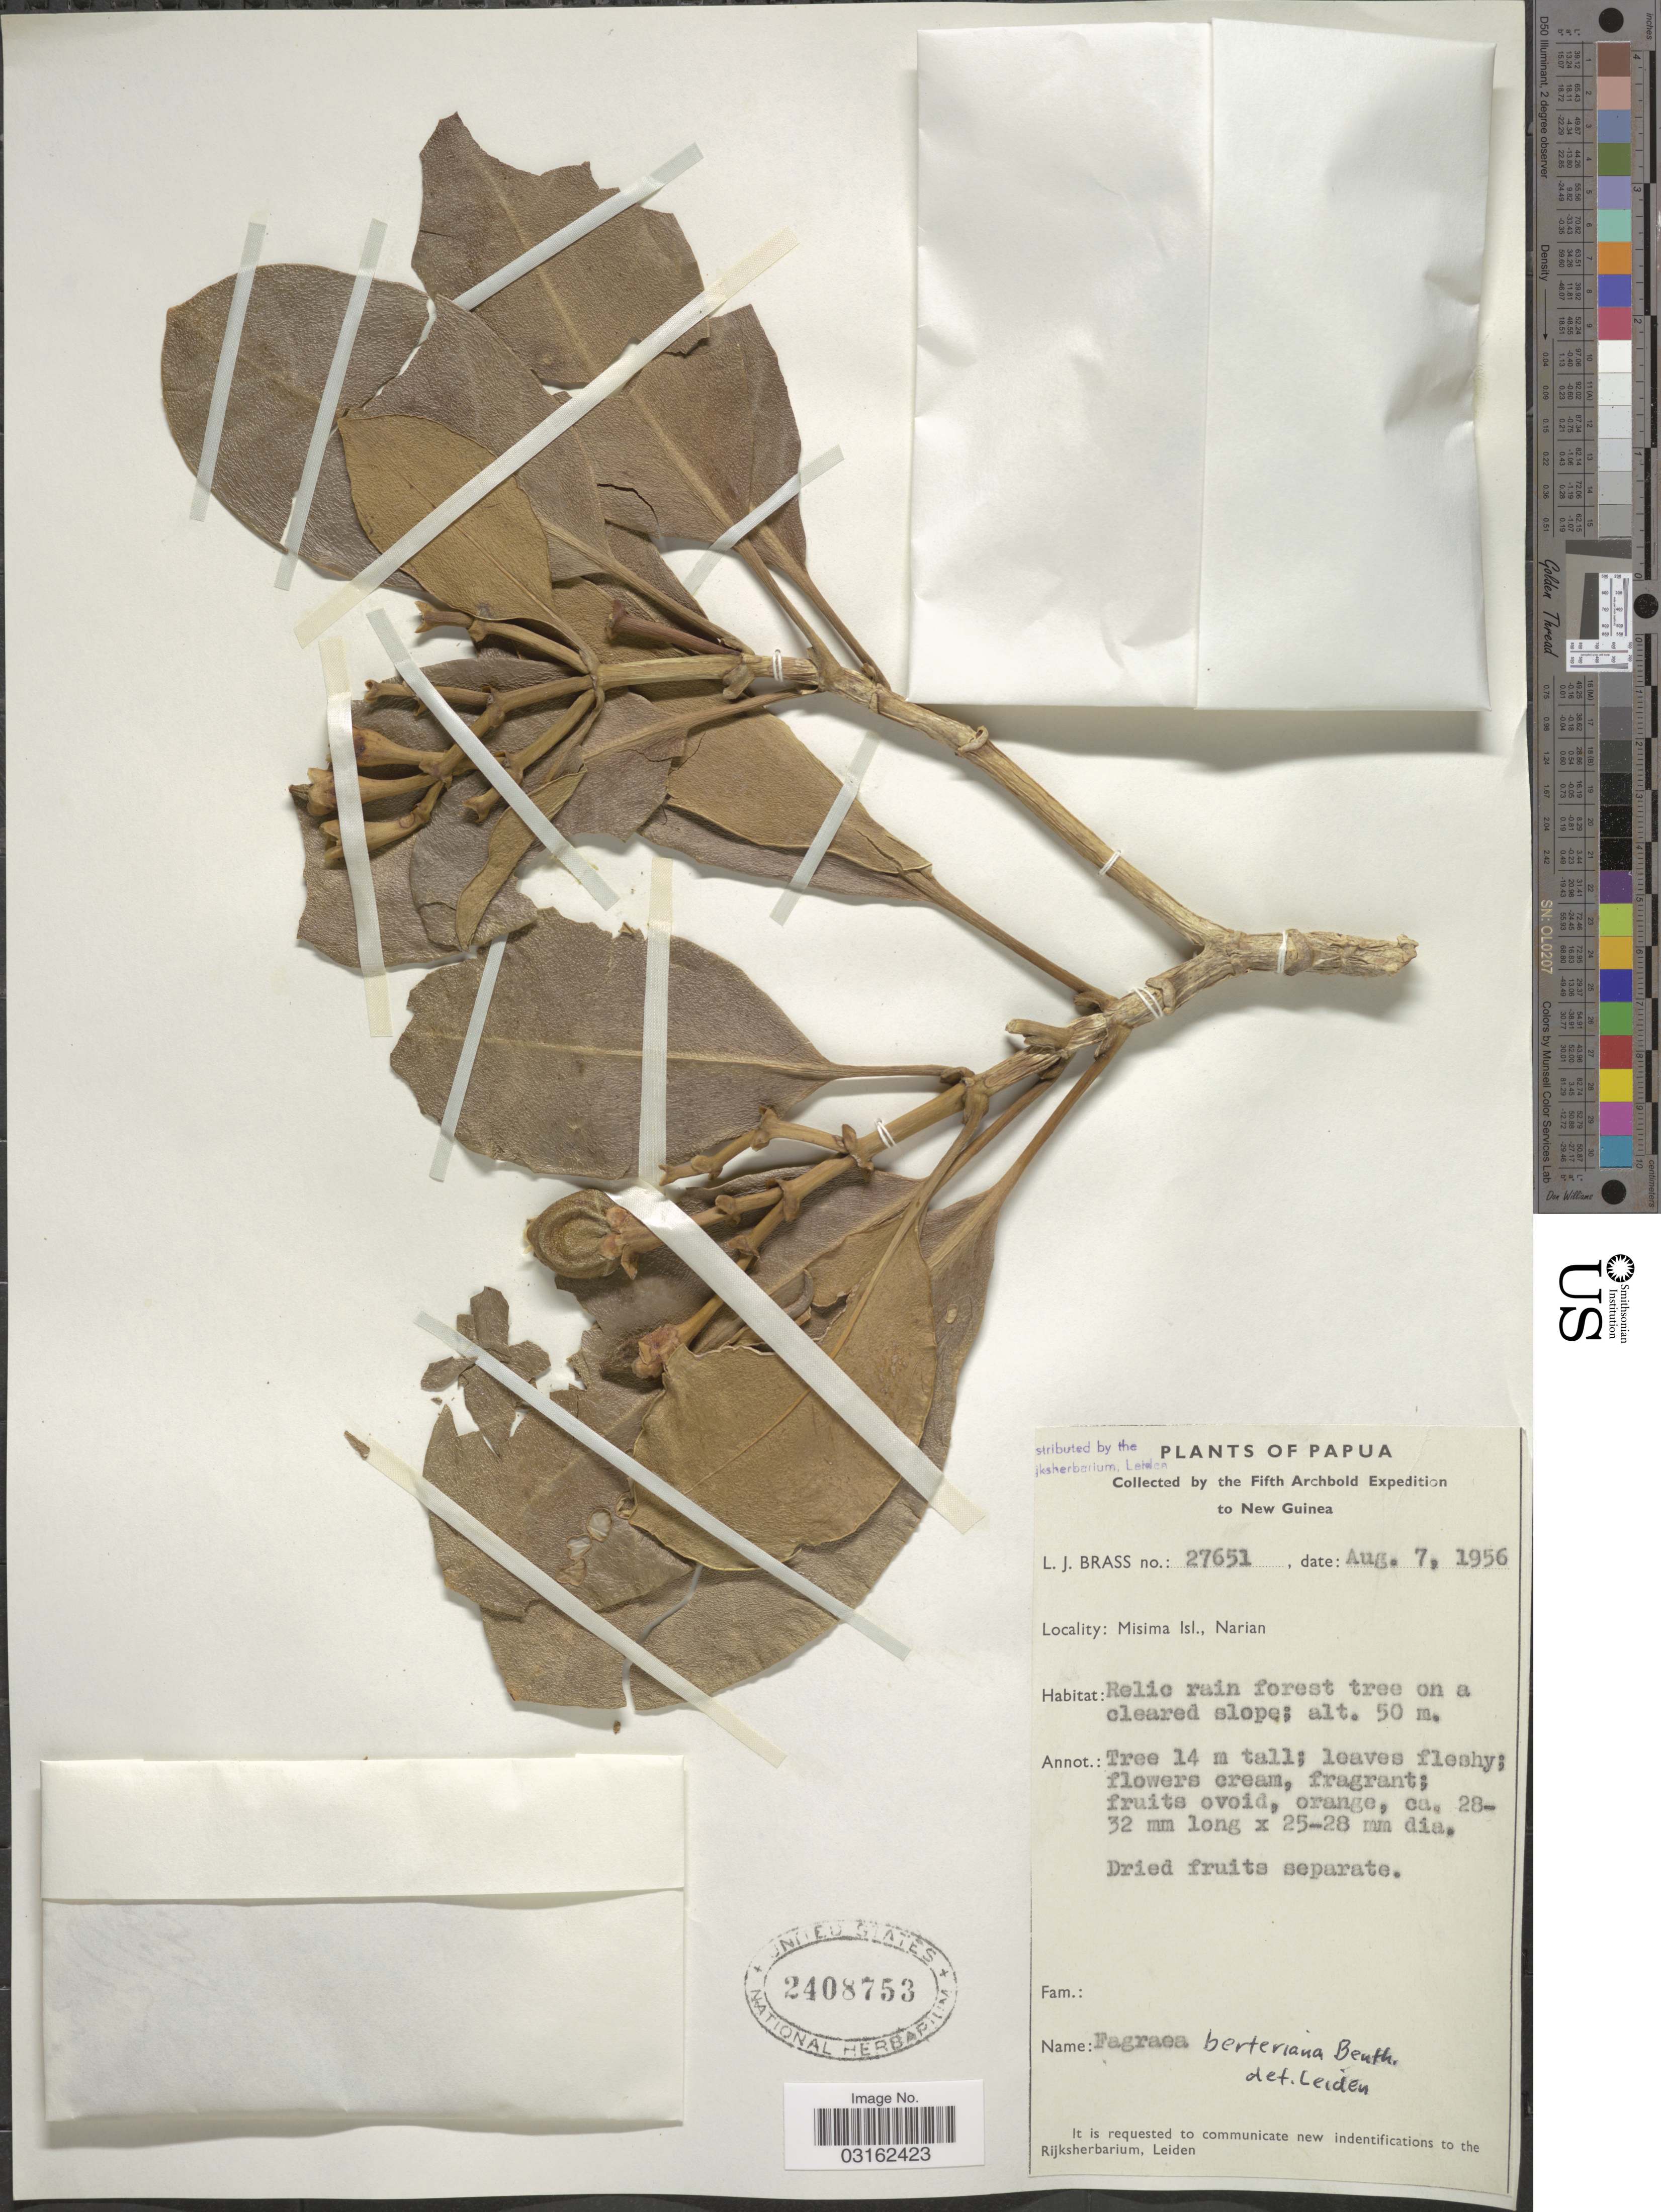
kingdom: Plantae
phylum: Tracheophyta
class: Magnoliopsida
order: Gentianales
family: Gentianaceae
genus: Fagraea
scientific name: Fagraea berteroana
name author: A. Gray ex Benth.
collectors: L. J. Brass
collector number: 27651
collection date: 1956-08-07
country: Papua New Guinea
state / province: Milne Bay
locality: New Guinea, Misima Isl., Narian.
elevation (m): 50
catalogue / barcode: US 2408753